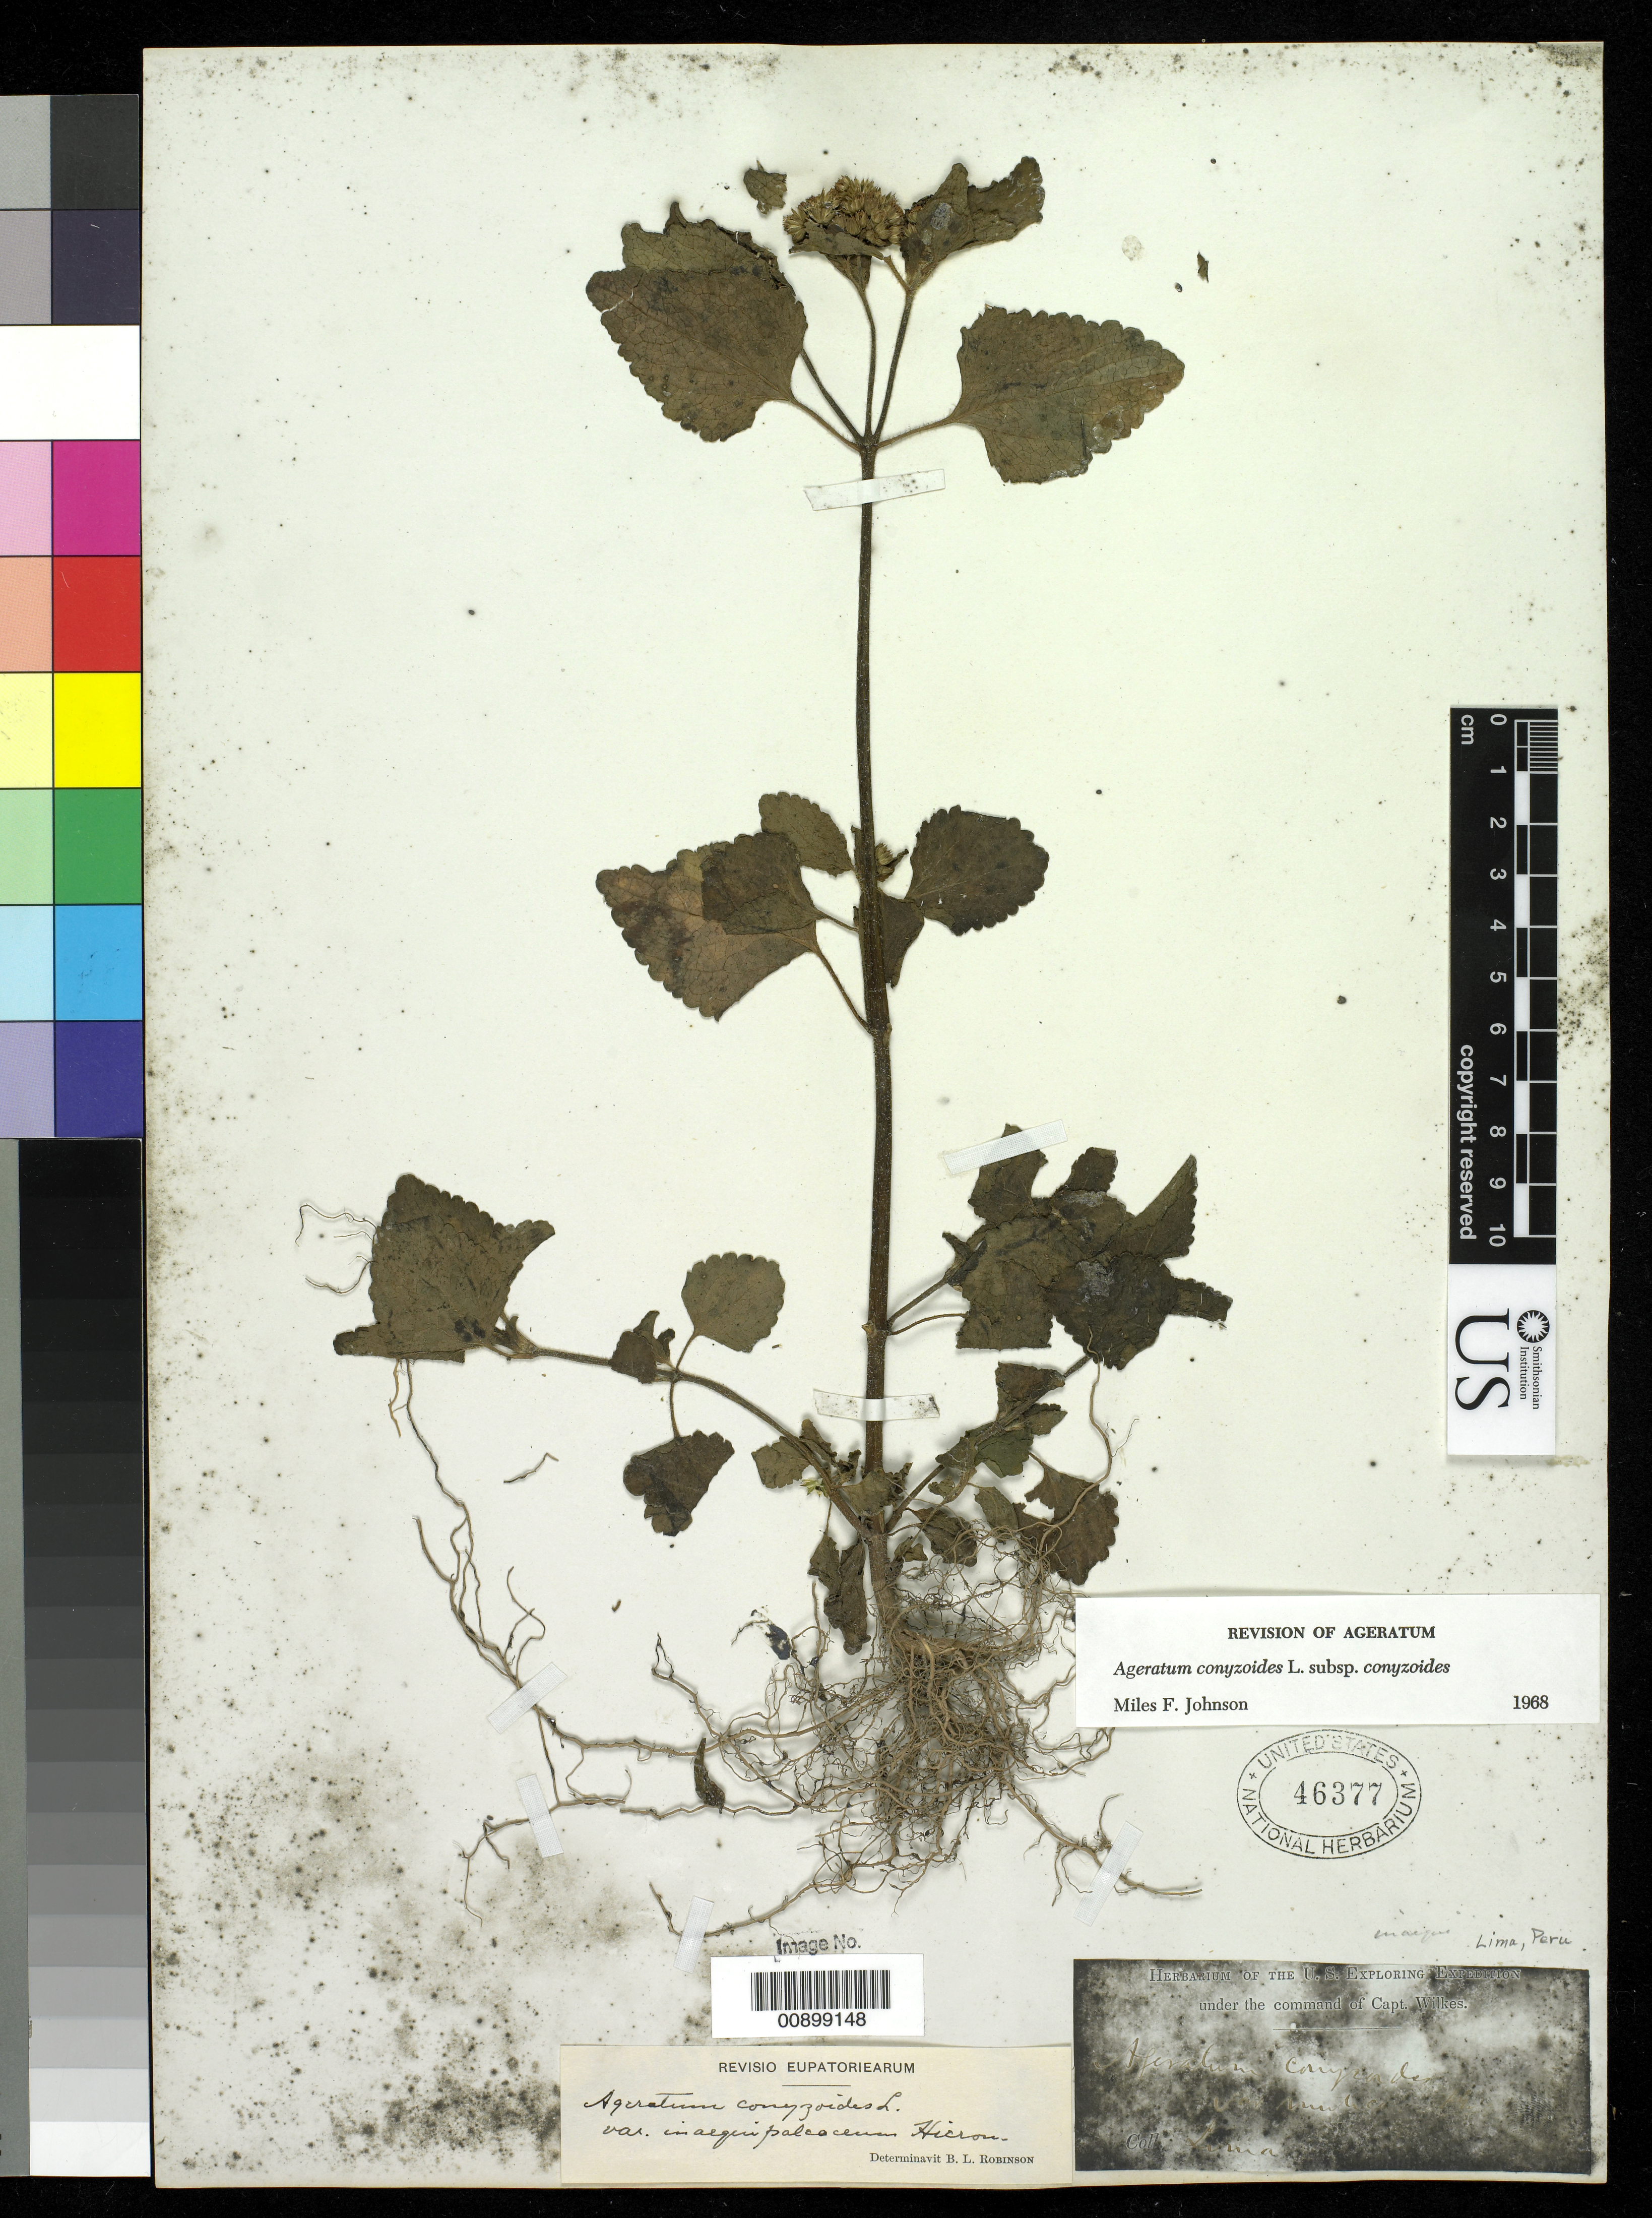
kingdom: Plantae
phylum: Tracheophyta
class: Magnoliopsida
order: Asterales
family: Asteraceae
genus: Ageratum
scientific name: Ageratum conyzoides var. conyzoides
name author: (L.) L.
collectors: Wilkes Explor. Exped.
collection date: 1838/1842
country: Peru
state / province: Lima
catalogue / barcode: US 46377